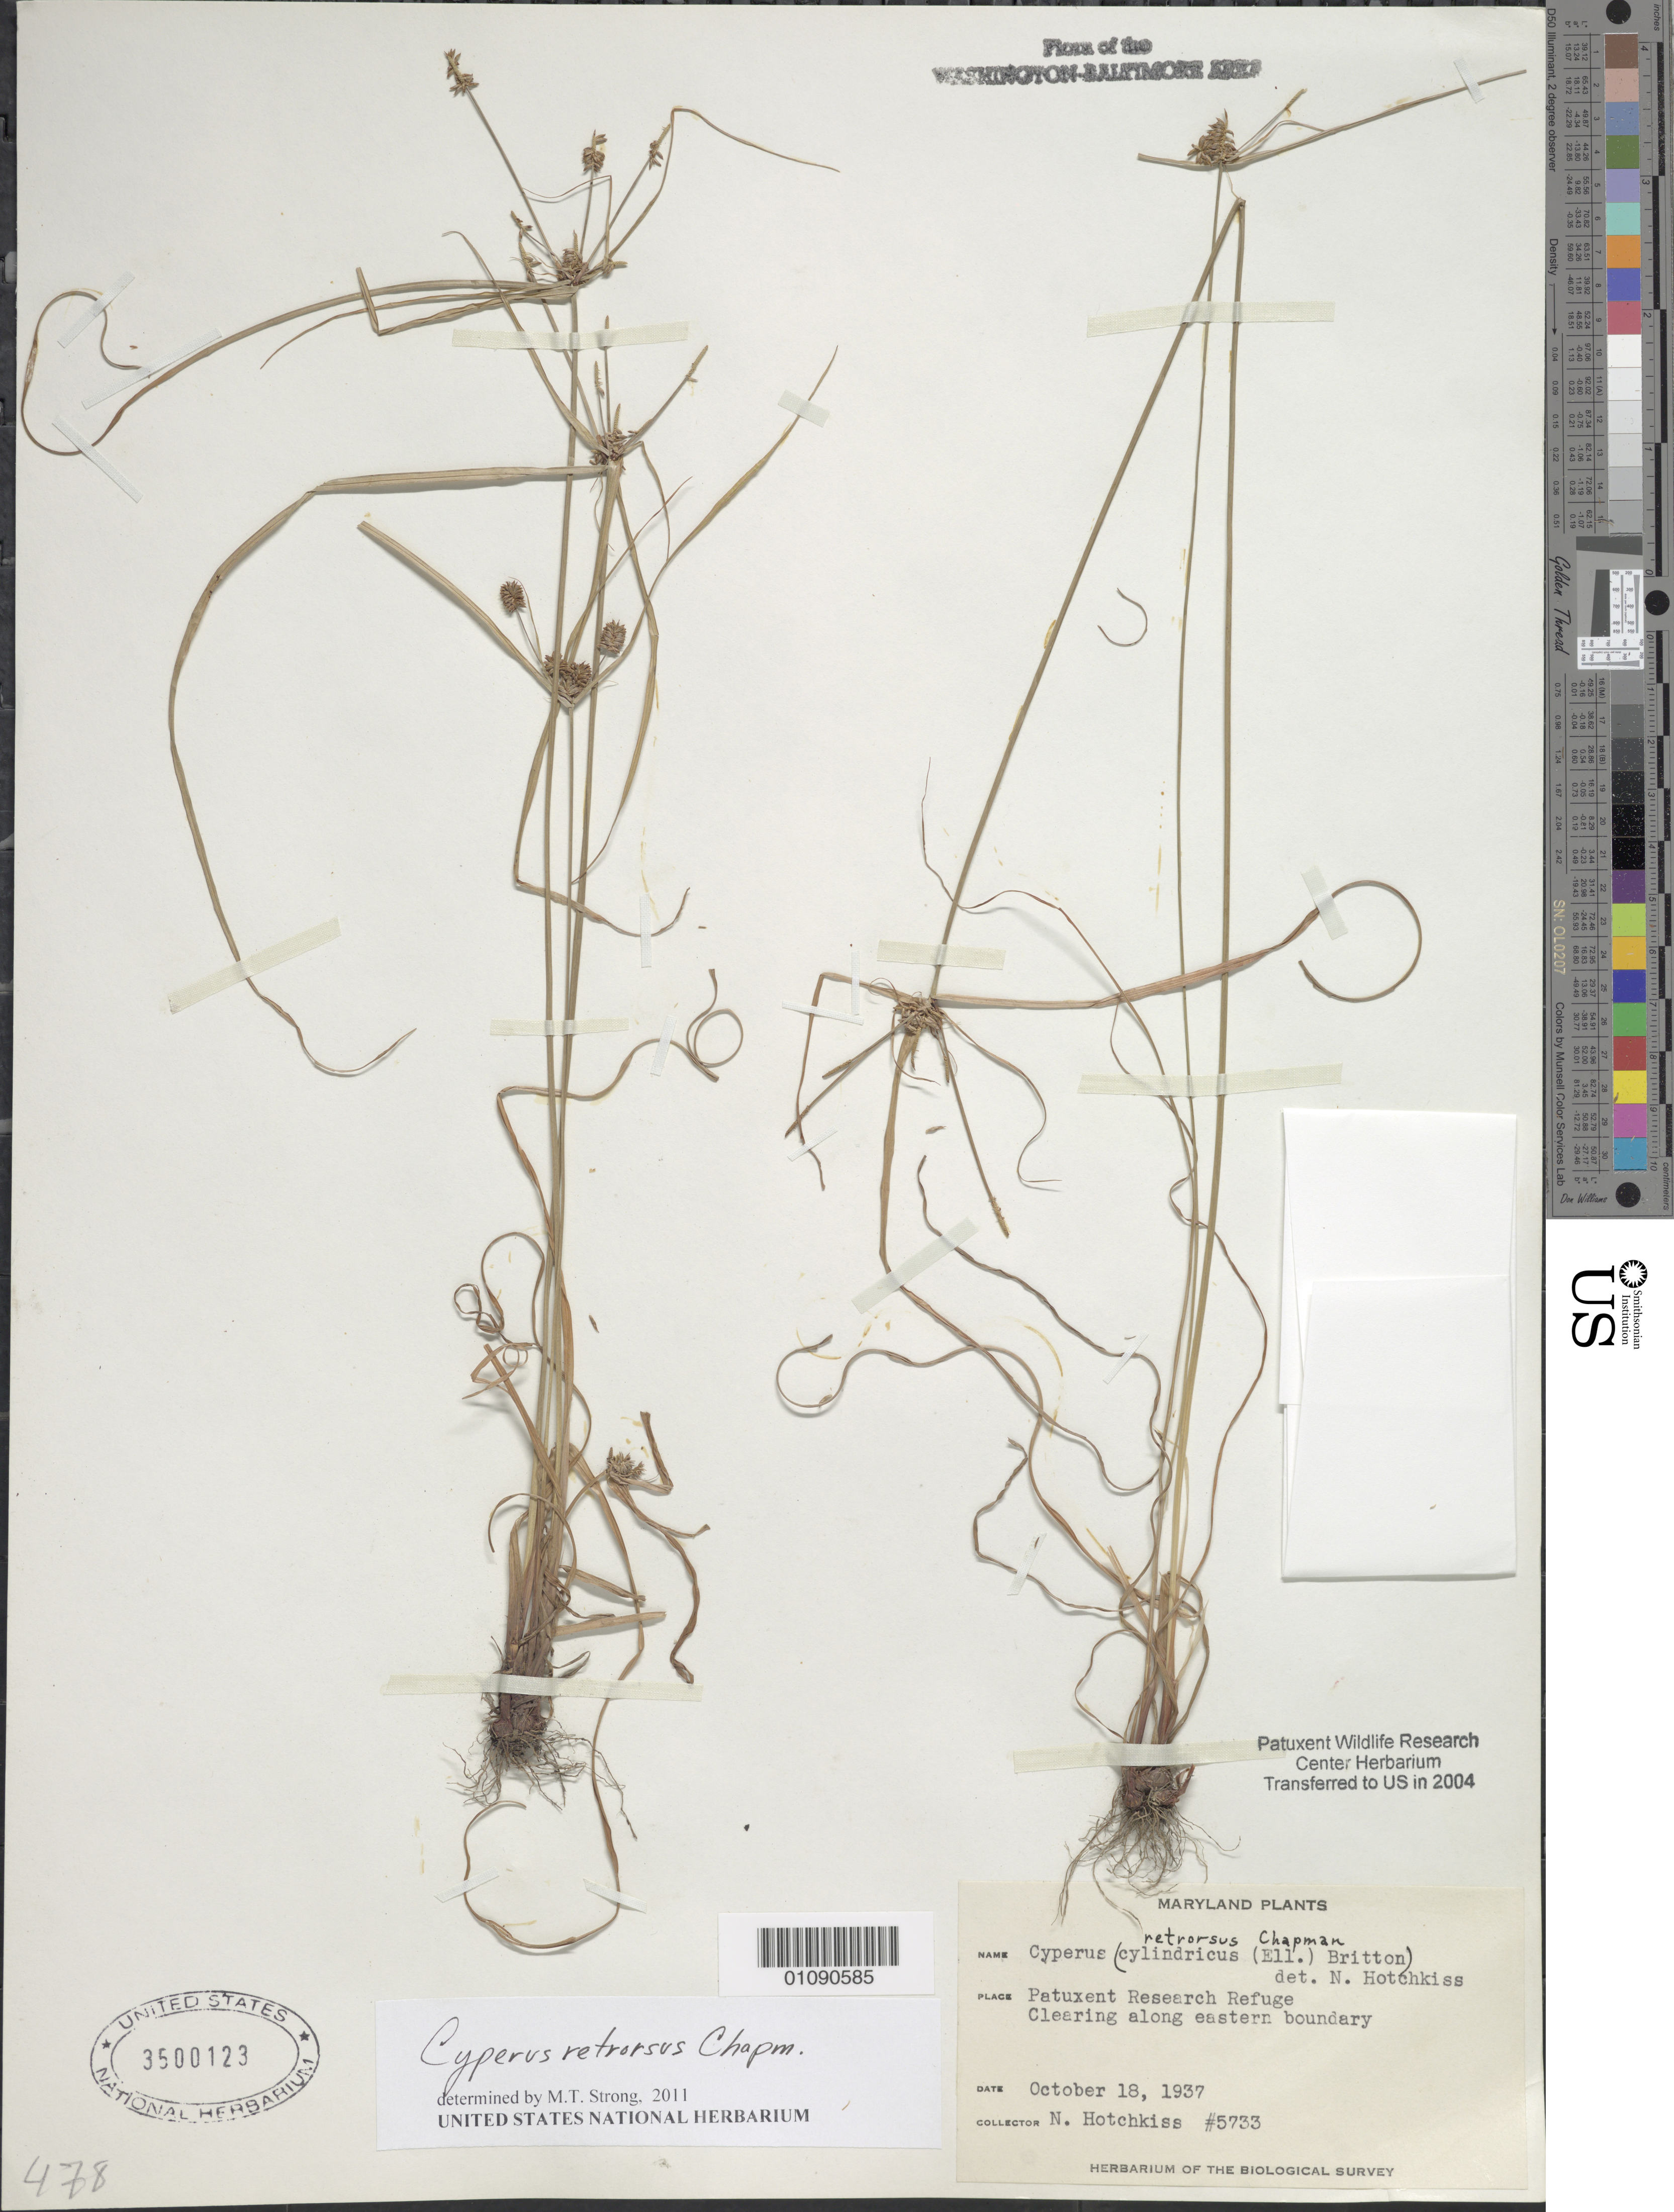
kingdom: Plantae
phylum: Tracheophyta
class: Liliopsida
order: Poales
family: Cyperaceae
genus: Cyperus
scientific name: Cyperus retrorsus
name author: Chapm.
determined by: Strong, M. T.; Acevedo-Rodríguez, P.; Carrington, C. M.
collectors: N. Hotchkiss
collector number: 5733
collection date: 1937-10-18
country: United States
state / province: Maryland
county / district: Prince George's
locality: Along Eastern boundary of Patuxent Wildlife Refuge.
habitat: Clearing.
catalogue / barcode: US 3500123